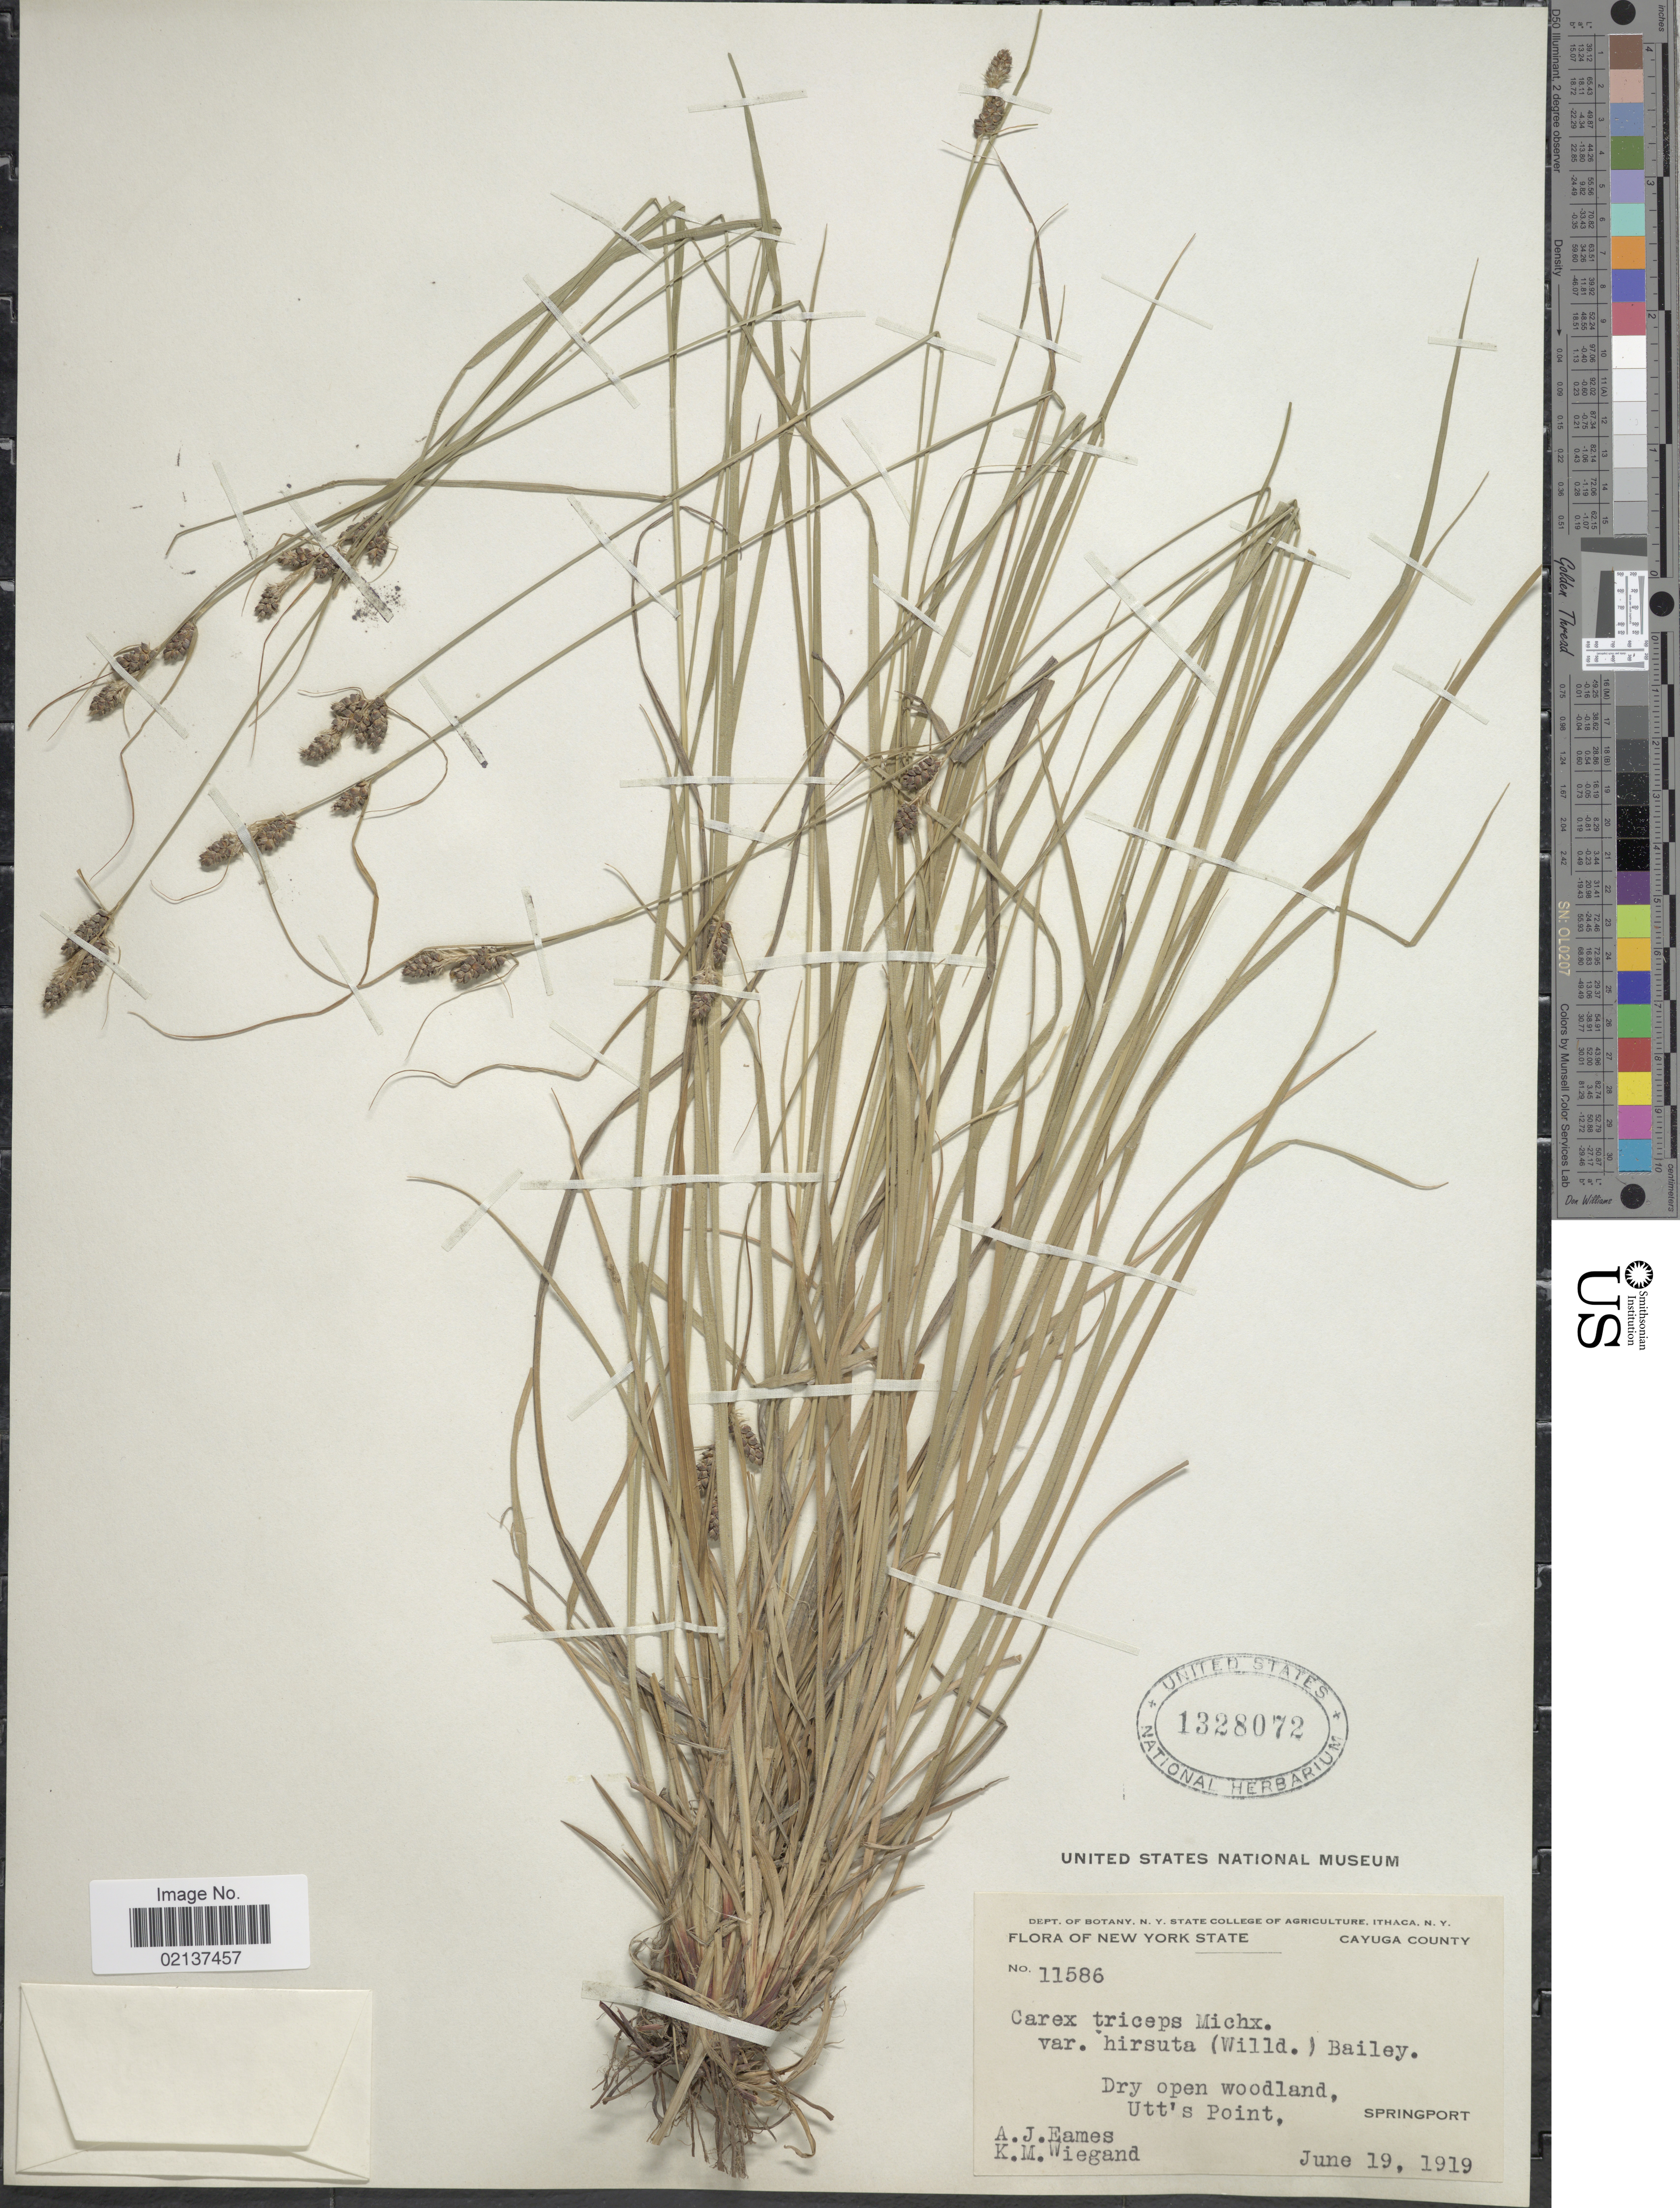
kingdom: Plantae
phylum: Tracheophyta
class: Liliopsida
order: Poales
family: Cyperaceae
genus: Carex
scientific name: Carex hirsutella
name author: Mack.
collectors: A. J. Eames & K. M. Wiegand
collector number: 11586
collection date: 1919-06-19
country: United States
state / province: New York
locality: Cayuga County, Utt's Point, Springport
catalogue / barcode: US 1328072